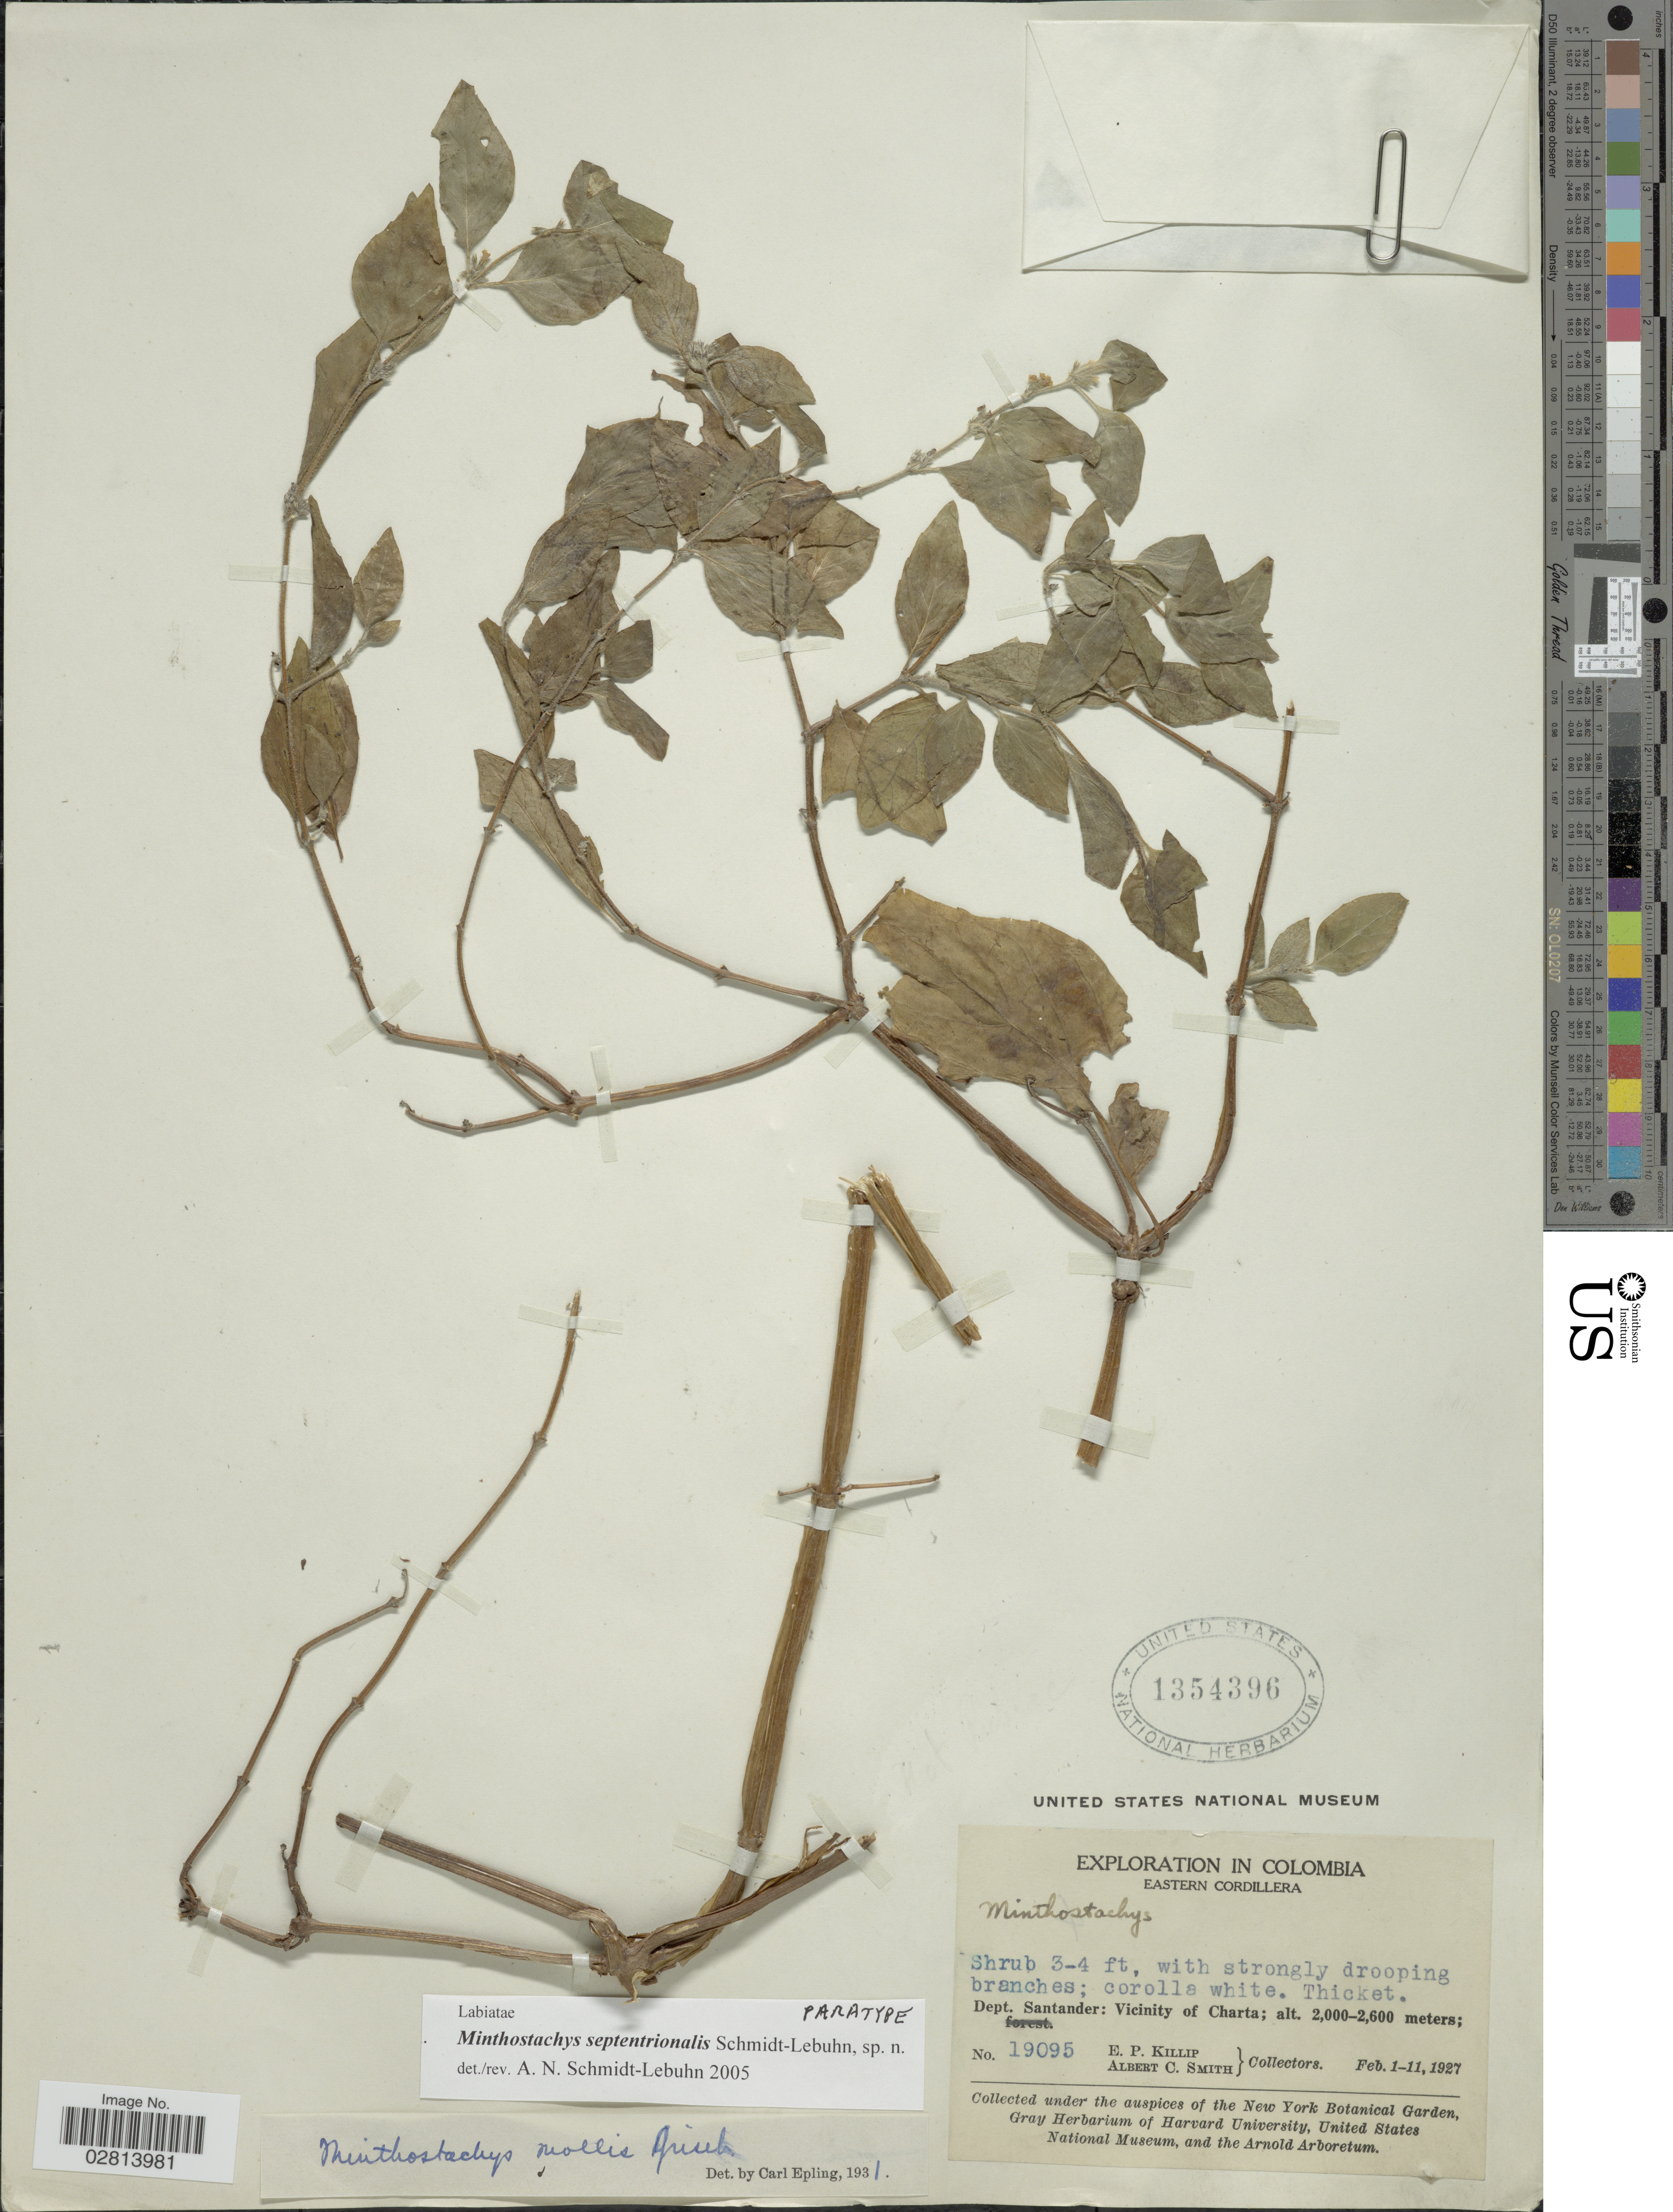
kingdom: Plantae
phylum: Tracheophyta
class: Magnoliopsida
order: Lamiales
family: Lamiaceae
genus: Minthostachys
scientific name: Minthostachys septentrionalis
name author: Schmidt-Leb.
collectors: E. P. Killip & A. C. Smith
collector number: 19095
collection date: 1927-02-01/1927-02-11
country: Colombia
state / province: Santander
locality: Eastern Cordillera, Dept. Santander: Vicinity of Charta.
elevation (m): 2000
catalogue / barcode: US 1354396